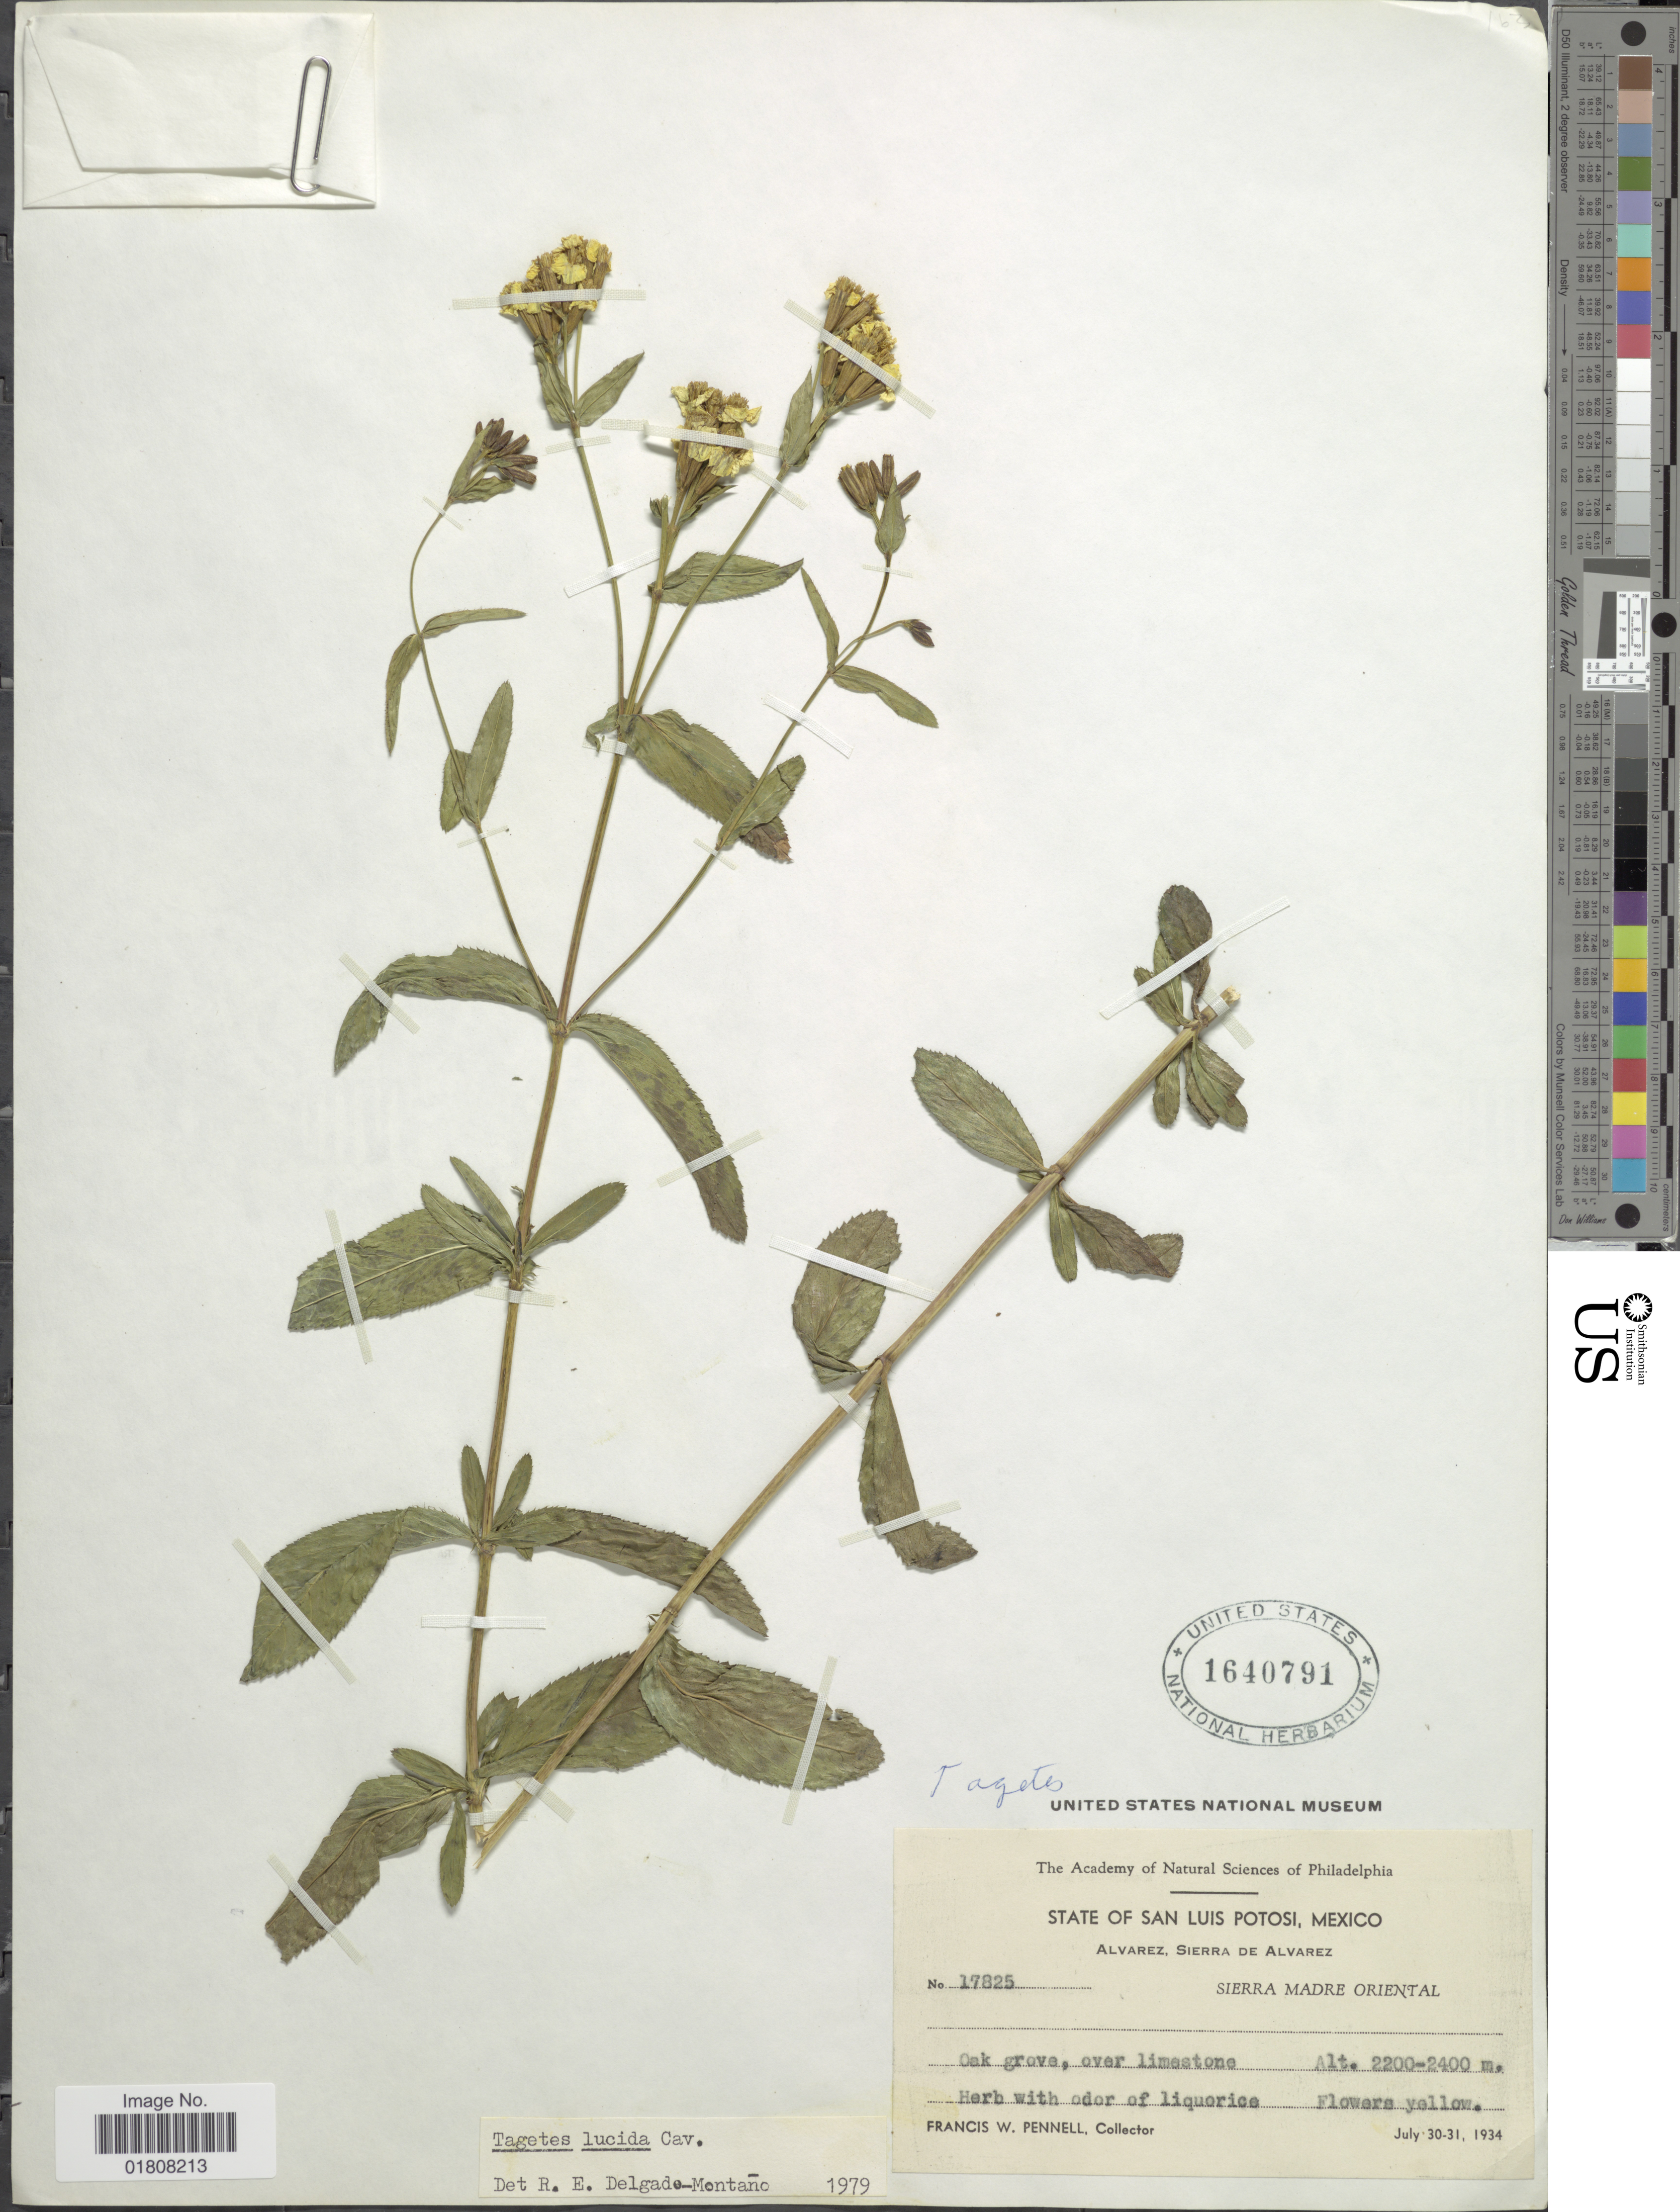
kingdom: Plantae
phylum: Tracheophyta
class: Magnoliopsida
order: Asterales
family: Asteraceae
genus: Tagetes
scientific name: Tagetes lucida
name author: Cav.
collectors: F. W. Pennell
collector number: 17825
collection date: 1934-07-30/1934-07-31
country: Mexico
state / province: San Luis Potosí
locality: Alvarez, Sierra de Alvarez, Sierra Madre Oriental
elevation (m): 2200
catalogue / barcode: US 1640791